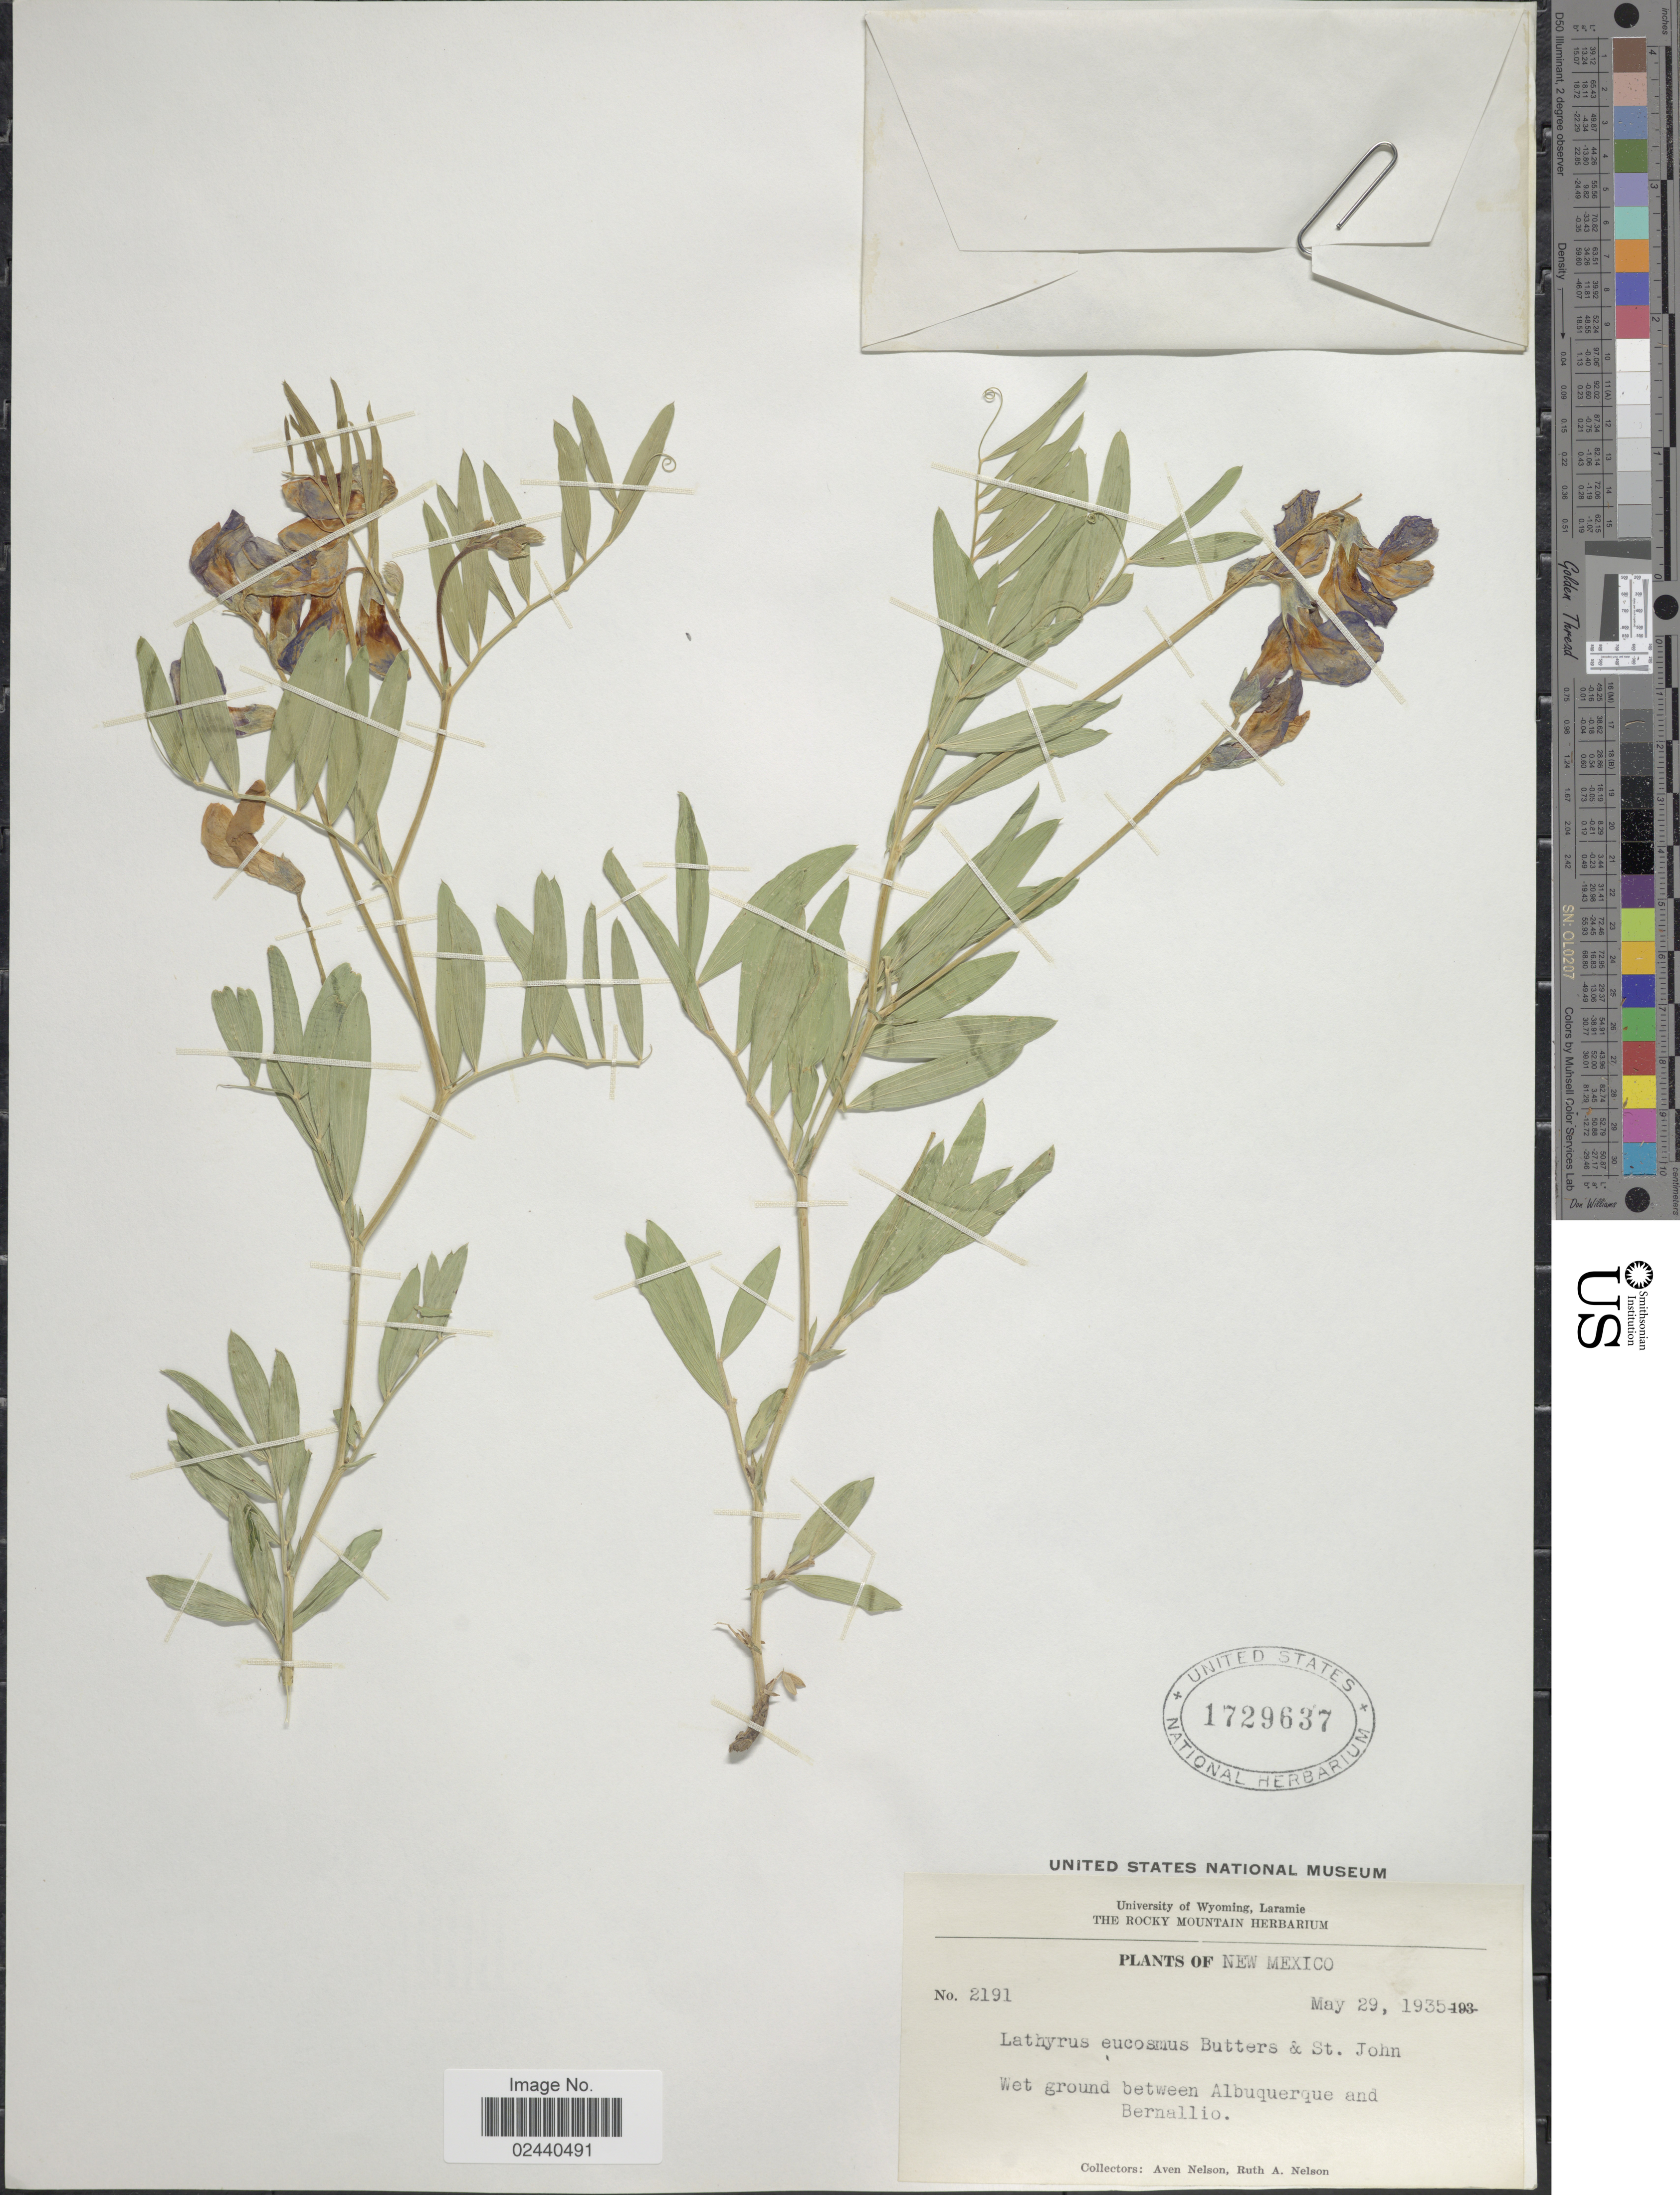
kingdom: Plantae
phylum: Tracheophyta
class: Magnoliopsida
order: Fabales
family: Fabaceae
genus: Lathyrus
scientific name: Lathyrus eucosmus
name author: Butters & H. St. John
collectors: A. Nelson & R. A. Nelson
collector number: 2191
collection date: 1935-05-29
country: United States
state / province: New Mexico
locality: Wet ground between Albuquerque and Bernallio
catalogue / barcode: US 1729637